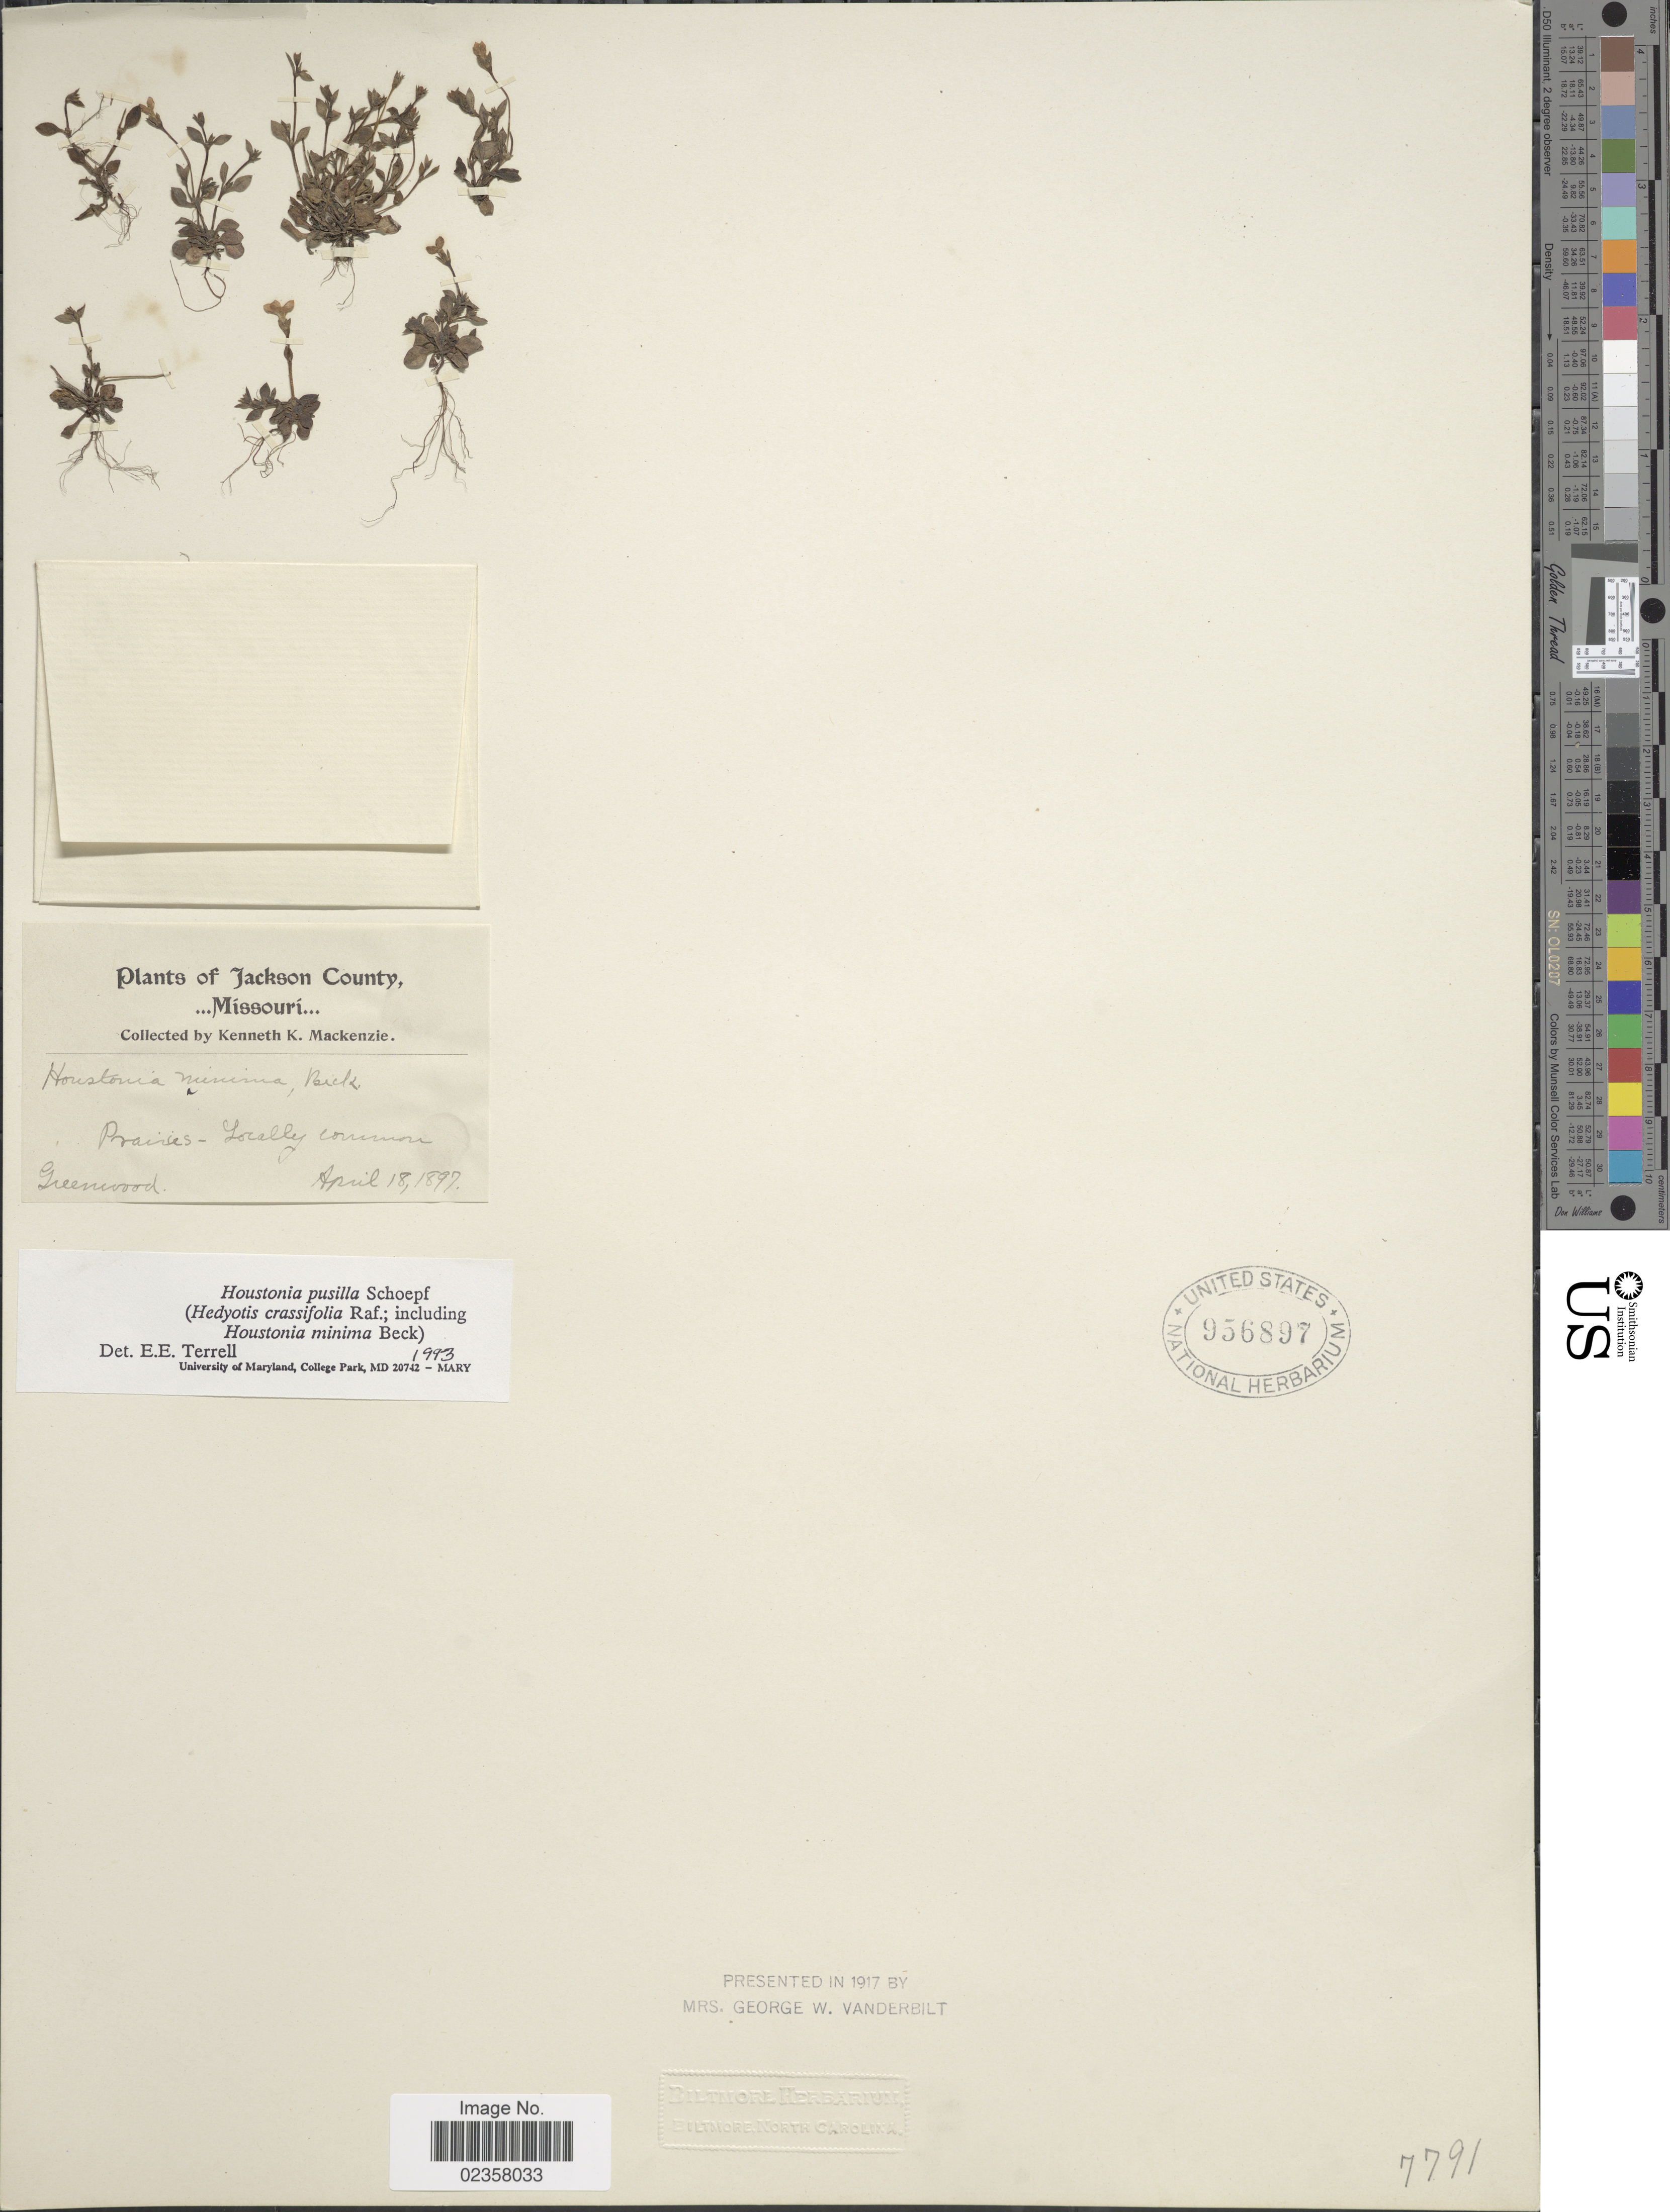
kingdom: Plantae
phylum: Tracheophyta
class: Magnoliopsida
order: Gentianales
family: Rubiaceae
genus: Houstonia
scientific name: Houstonia pusilla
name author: Schoepf.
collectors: K. K. Mackenzie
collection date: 1897-04-18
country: United States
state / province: Missouri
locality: Prairies - Locally common Greenwood. Jackson County.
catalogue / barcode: US 956897